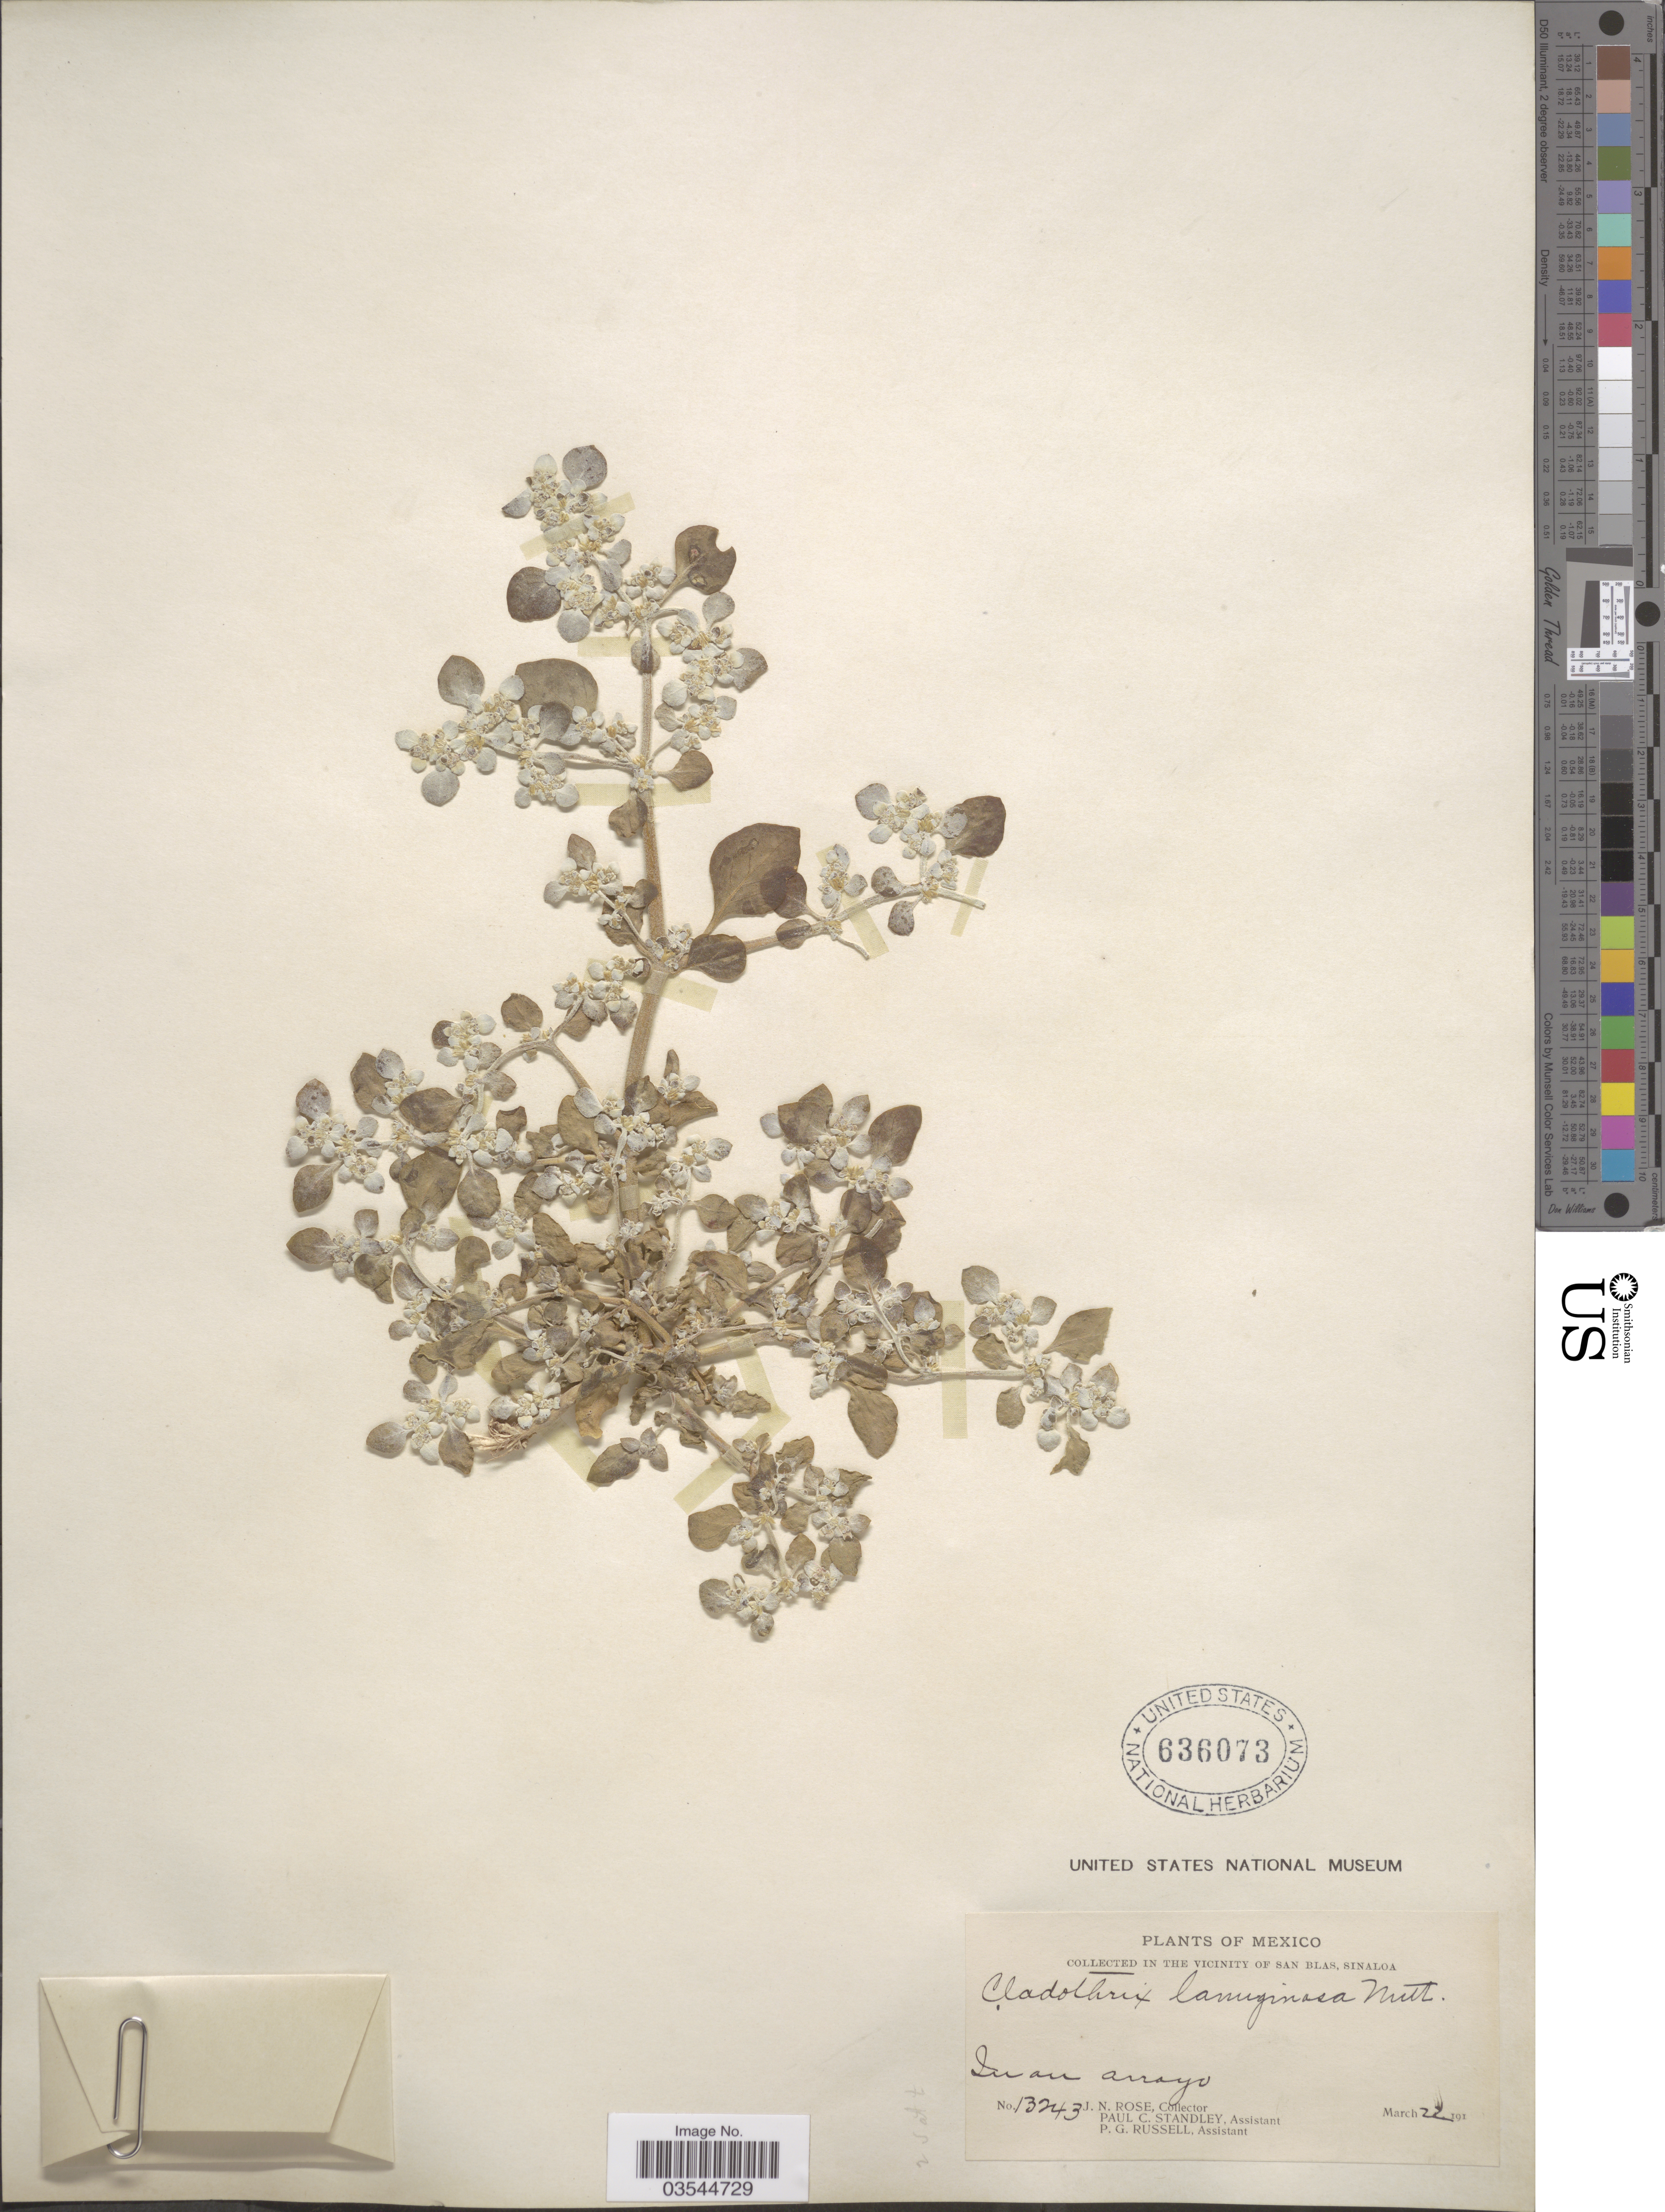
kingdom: Plantae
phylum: Tracheophyta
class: Magnoliopsida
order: Caryophyllales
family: Amaranthaceae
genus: Tidestromia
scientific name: Tidestromia lanuginosa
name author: (Nutt.) Standl.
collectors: J. N. Rose, P. C. Standley & P. G. Russell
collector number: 13243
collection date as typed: March 22, 191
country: Mexico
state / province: Sinaloa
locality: In the vicinity of San Blas. In an arrayo.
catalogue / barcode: US 636073